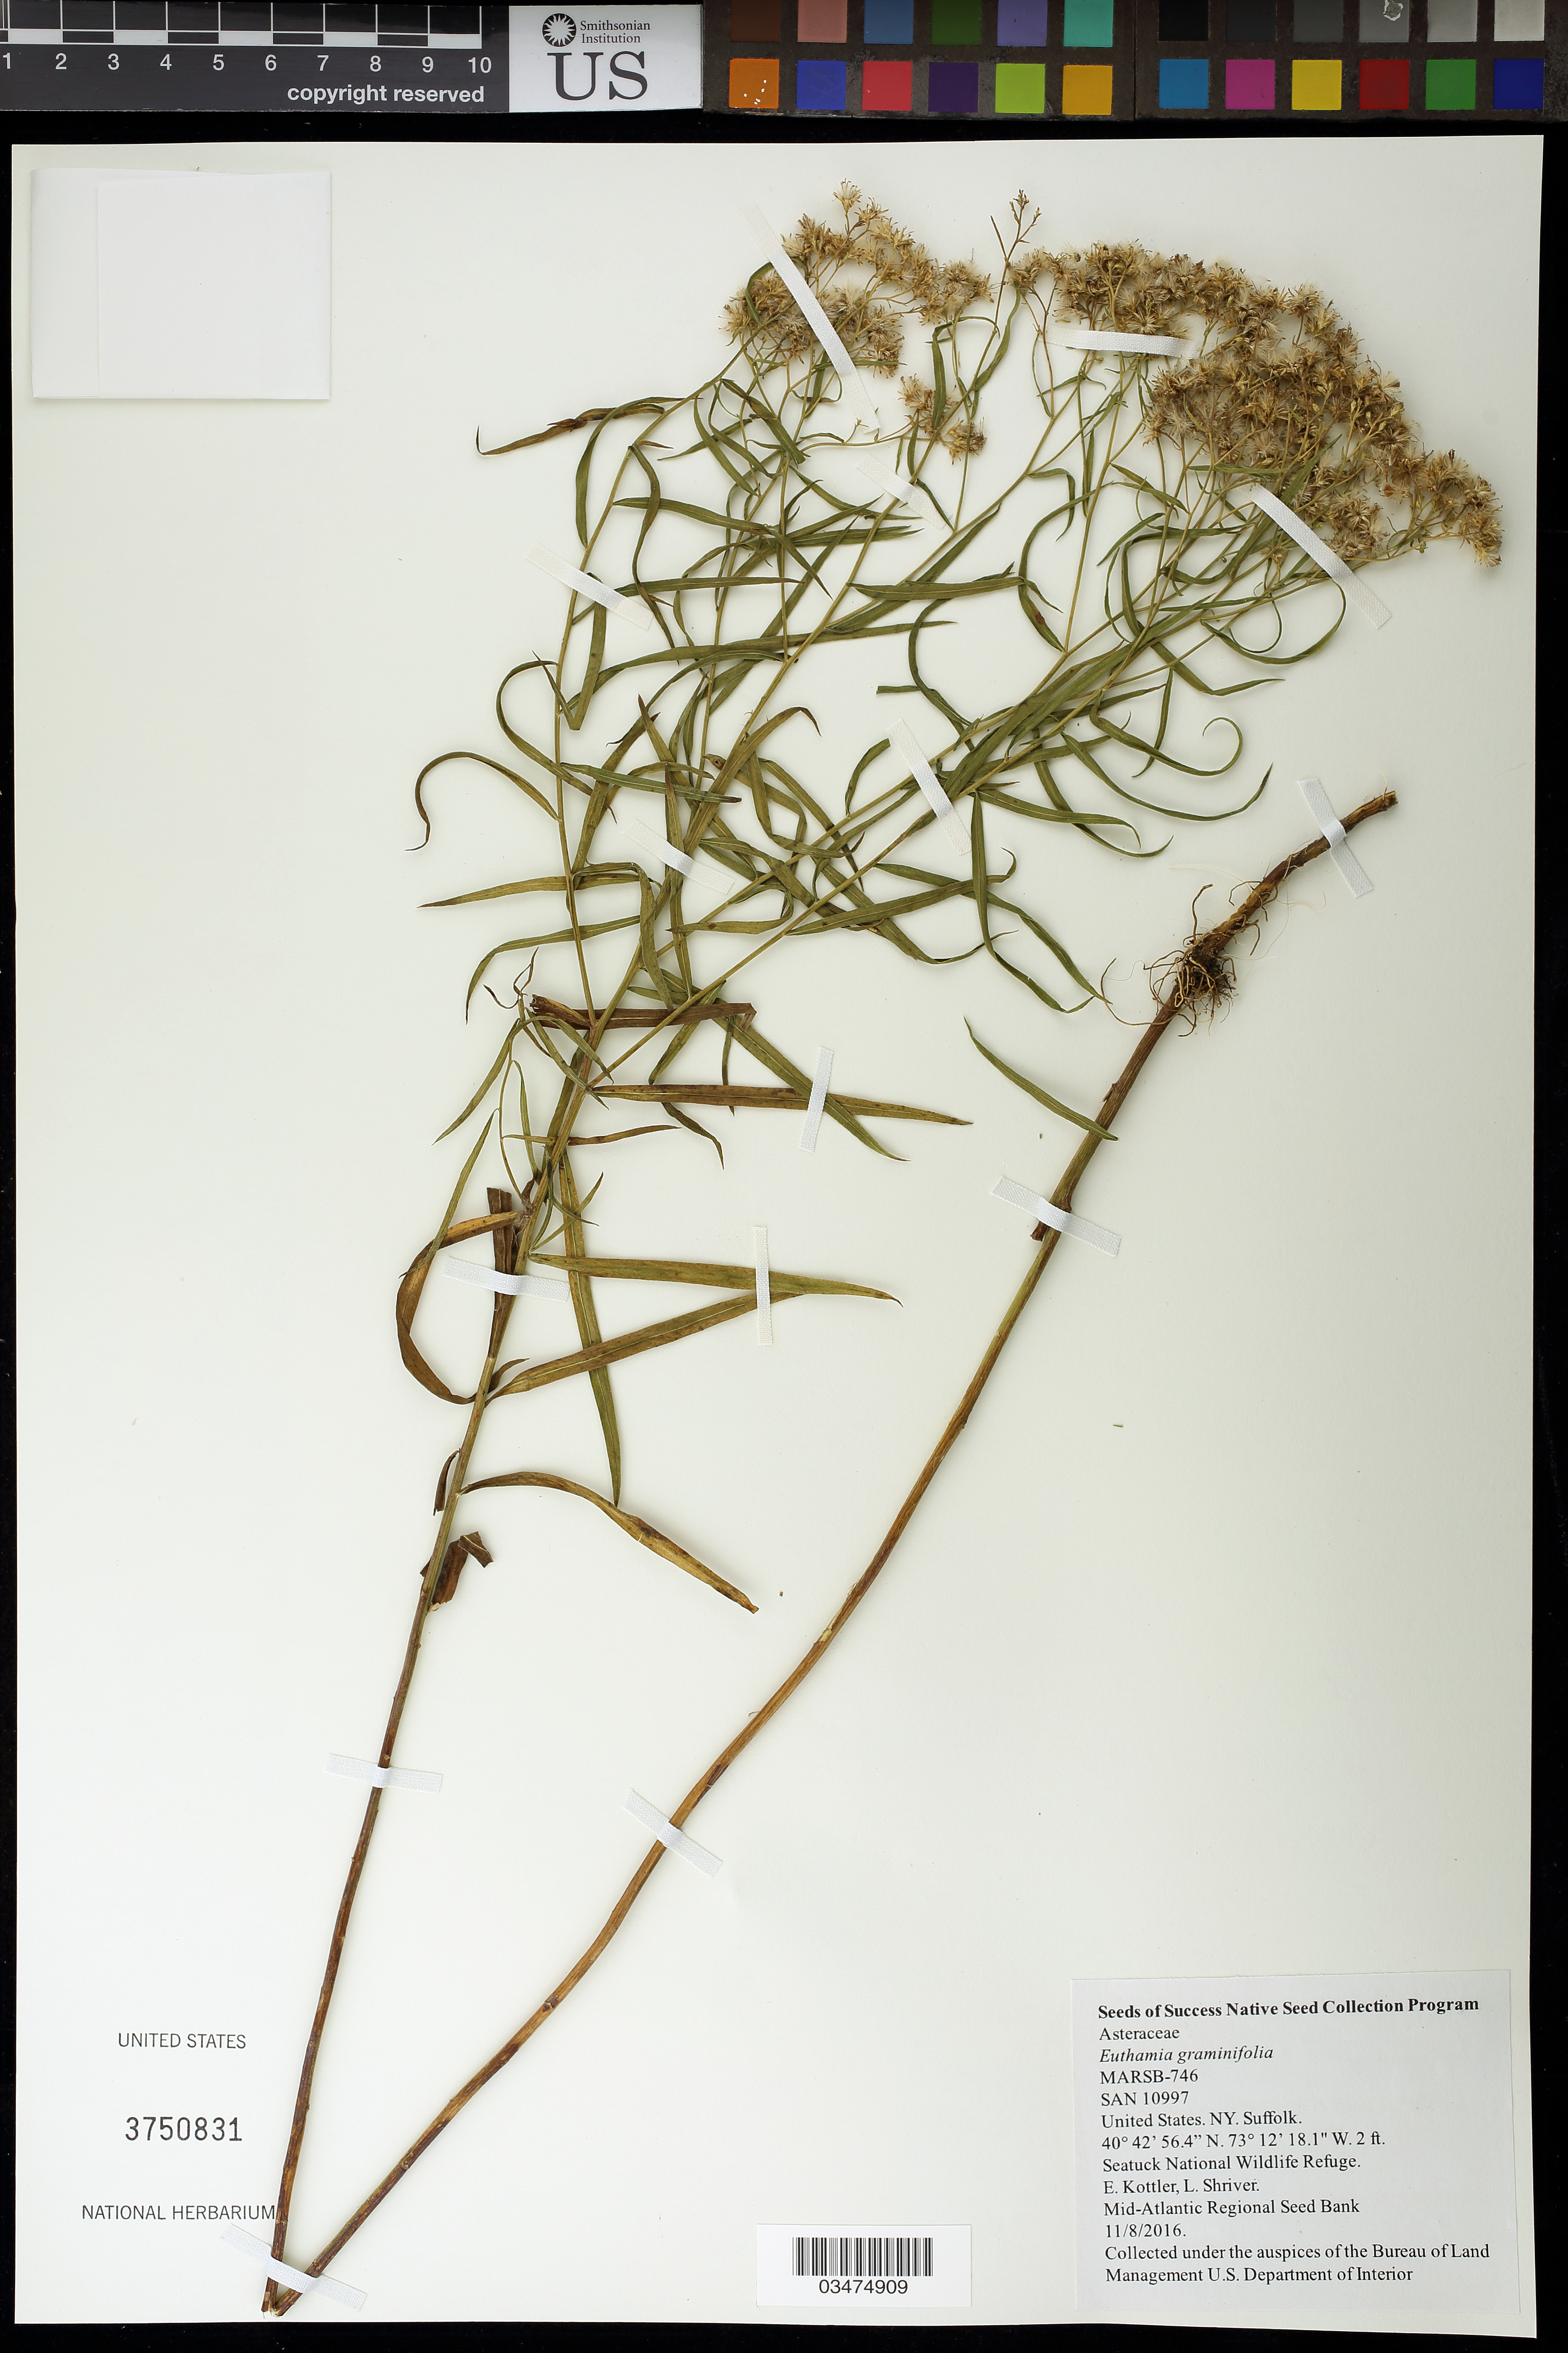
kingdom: Plantae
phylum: Tracheophyta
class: Magnoliopsida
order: Asterales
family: Asteraceae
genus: Euthamia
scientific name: Euthamia graminifolia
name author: (L.) Nutt.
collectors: E. Kottler & L. Shriver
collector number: MARSB-746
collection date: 2016-11-08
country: United States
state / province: New York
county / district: Suffolk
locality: Seatuck National Wildlife Refuge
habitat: Successional maritime forest/path edge/tidal high salt marsh edge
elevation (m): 1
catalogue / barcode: US 3750831